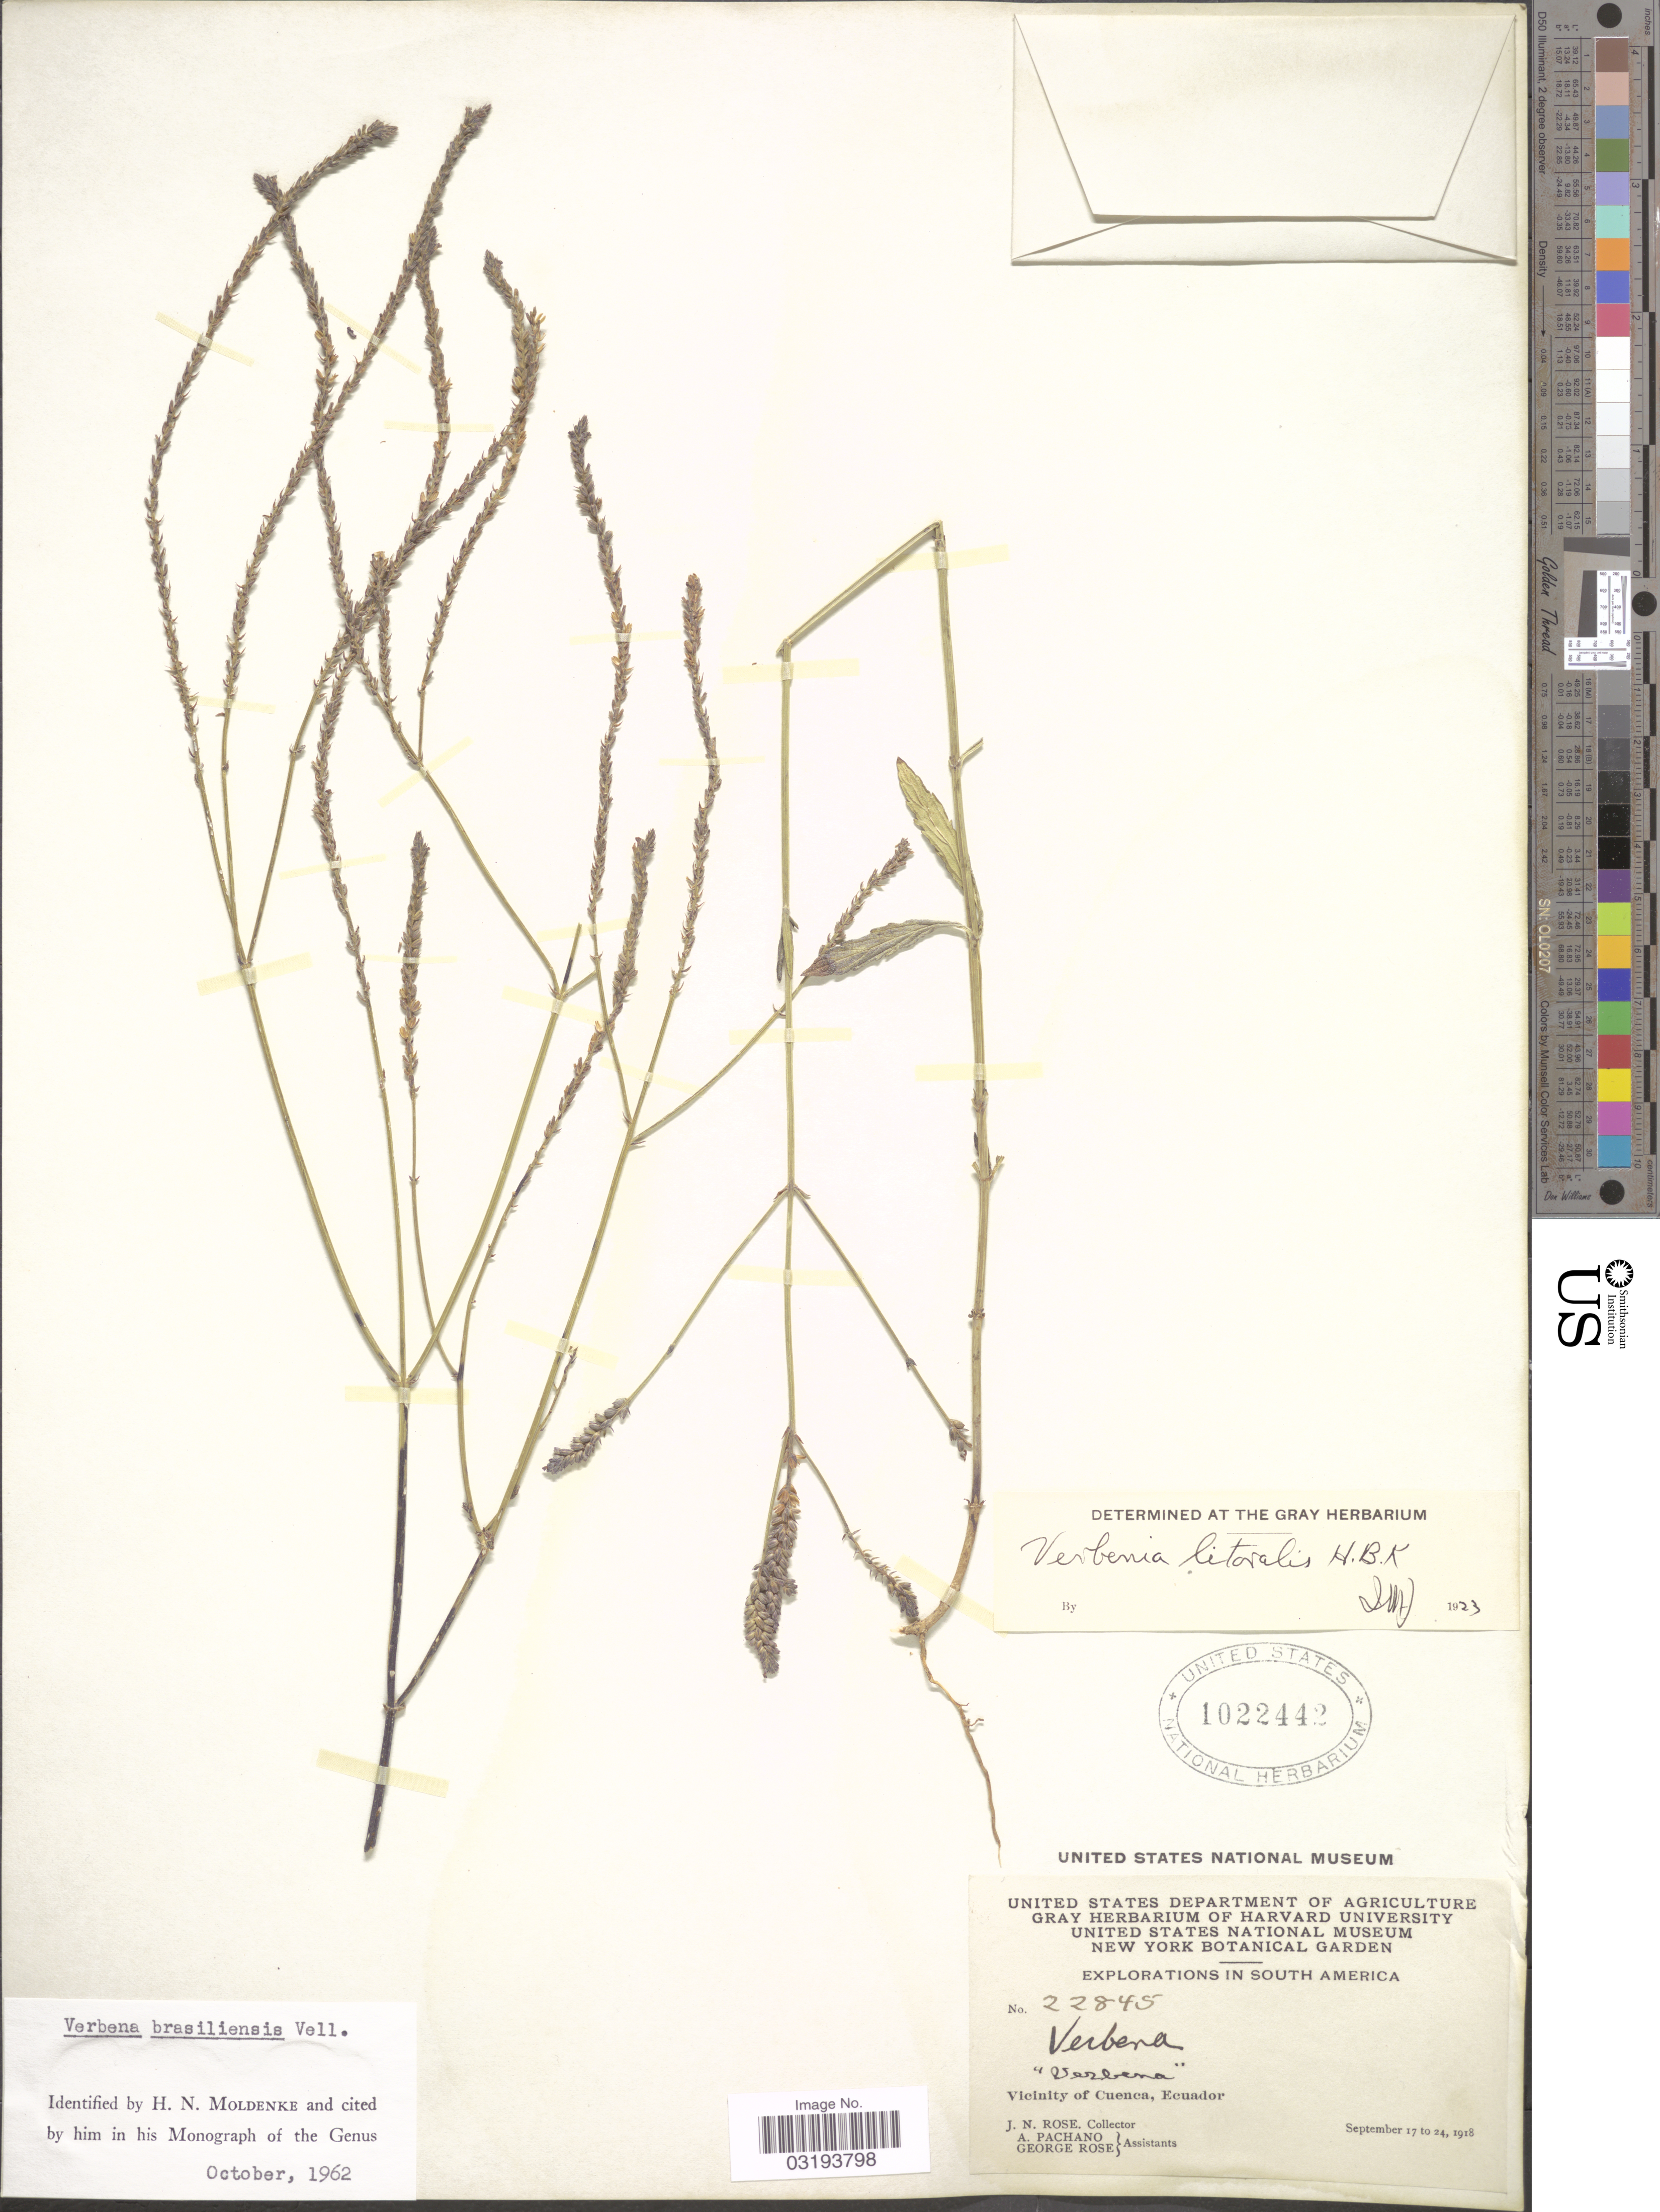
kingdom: Plantae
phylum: Tracheophyta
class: Magnoliopsida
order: Lamiales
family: Verbenaceae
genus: Verbena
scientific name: Verbena litoralis var. brevibracteata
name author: (Kuntze) N. O'Leary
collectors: J. N. Rose, A. Pachano & G. Rose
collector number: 22845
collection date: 1918-09-17/1918-09-24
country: Ecuador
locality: Vicinity of Cuenca.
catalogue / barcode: US 1022442